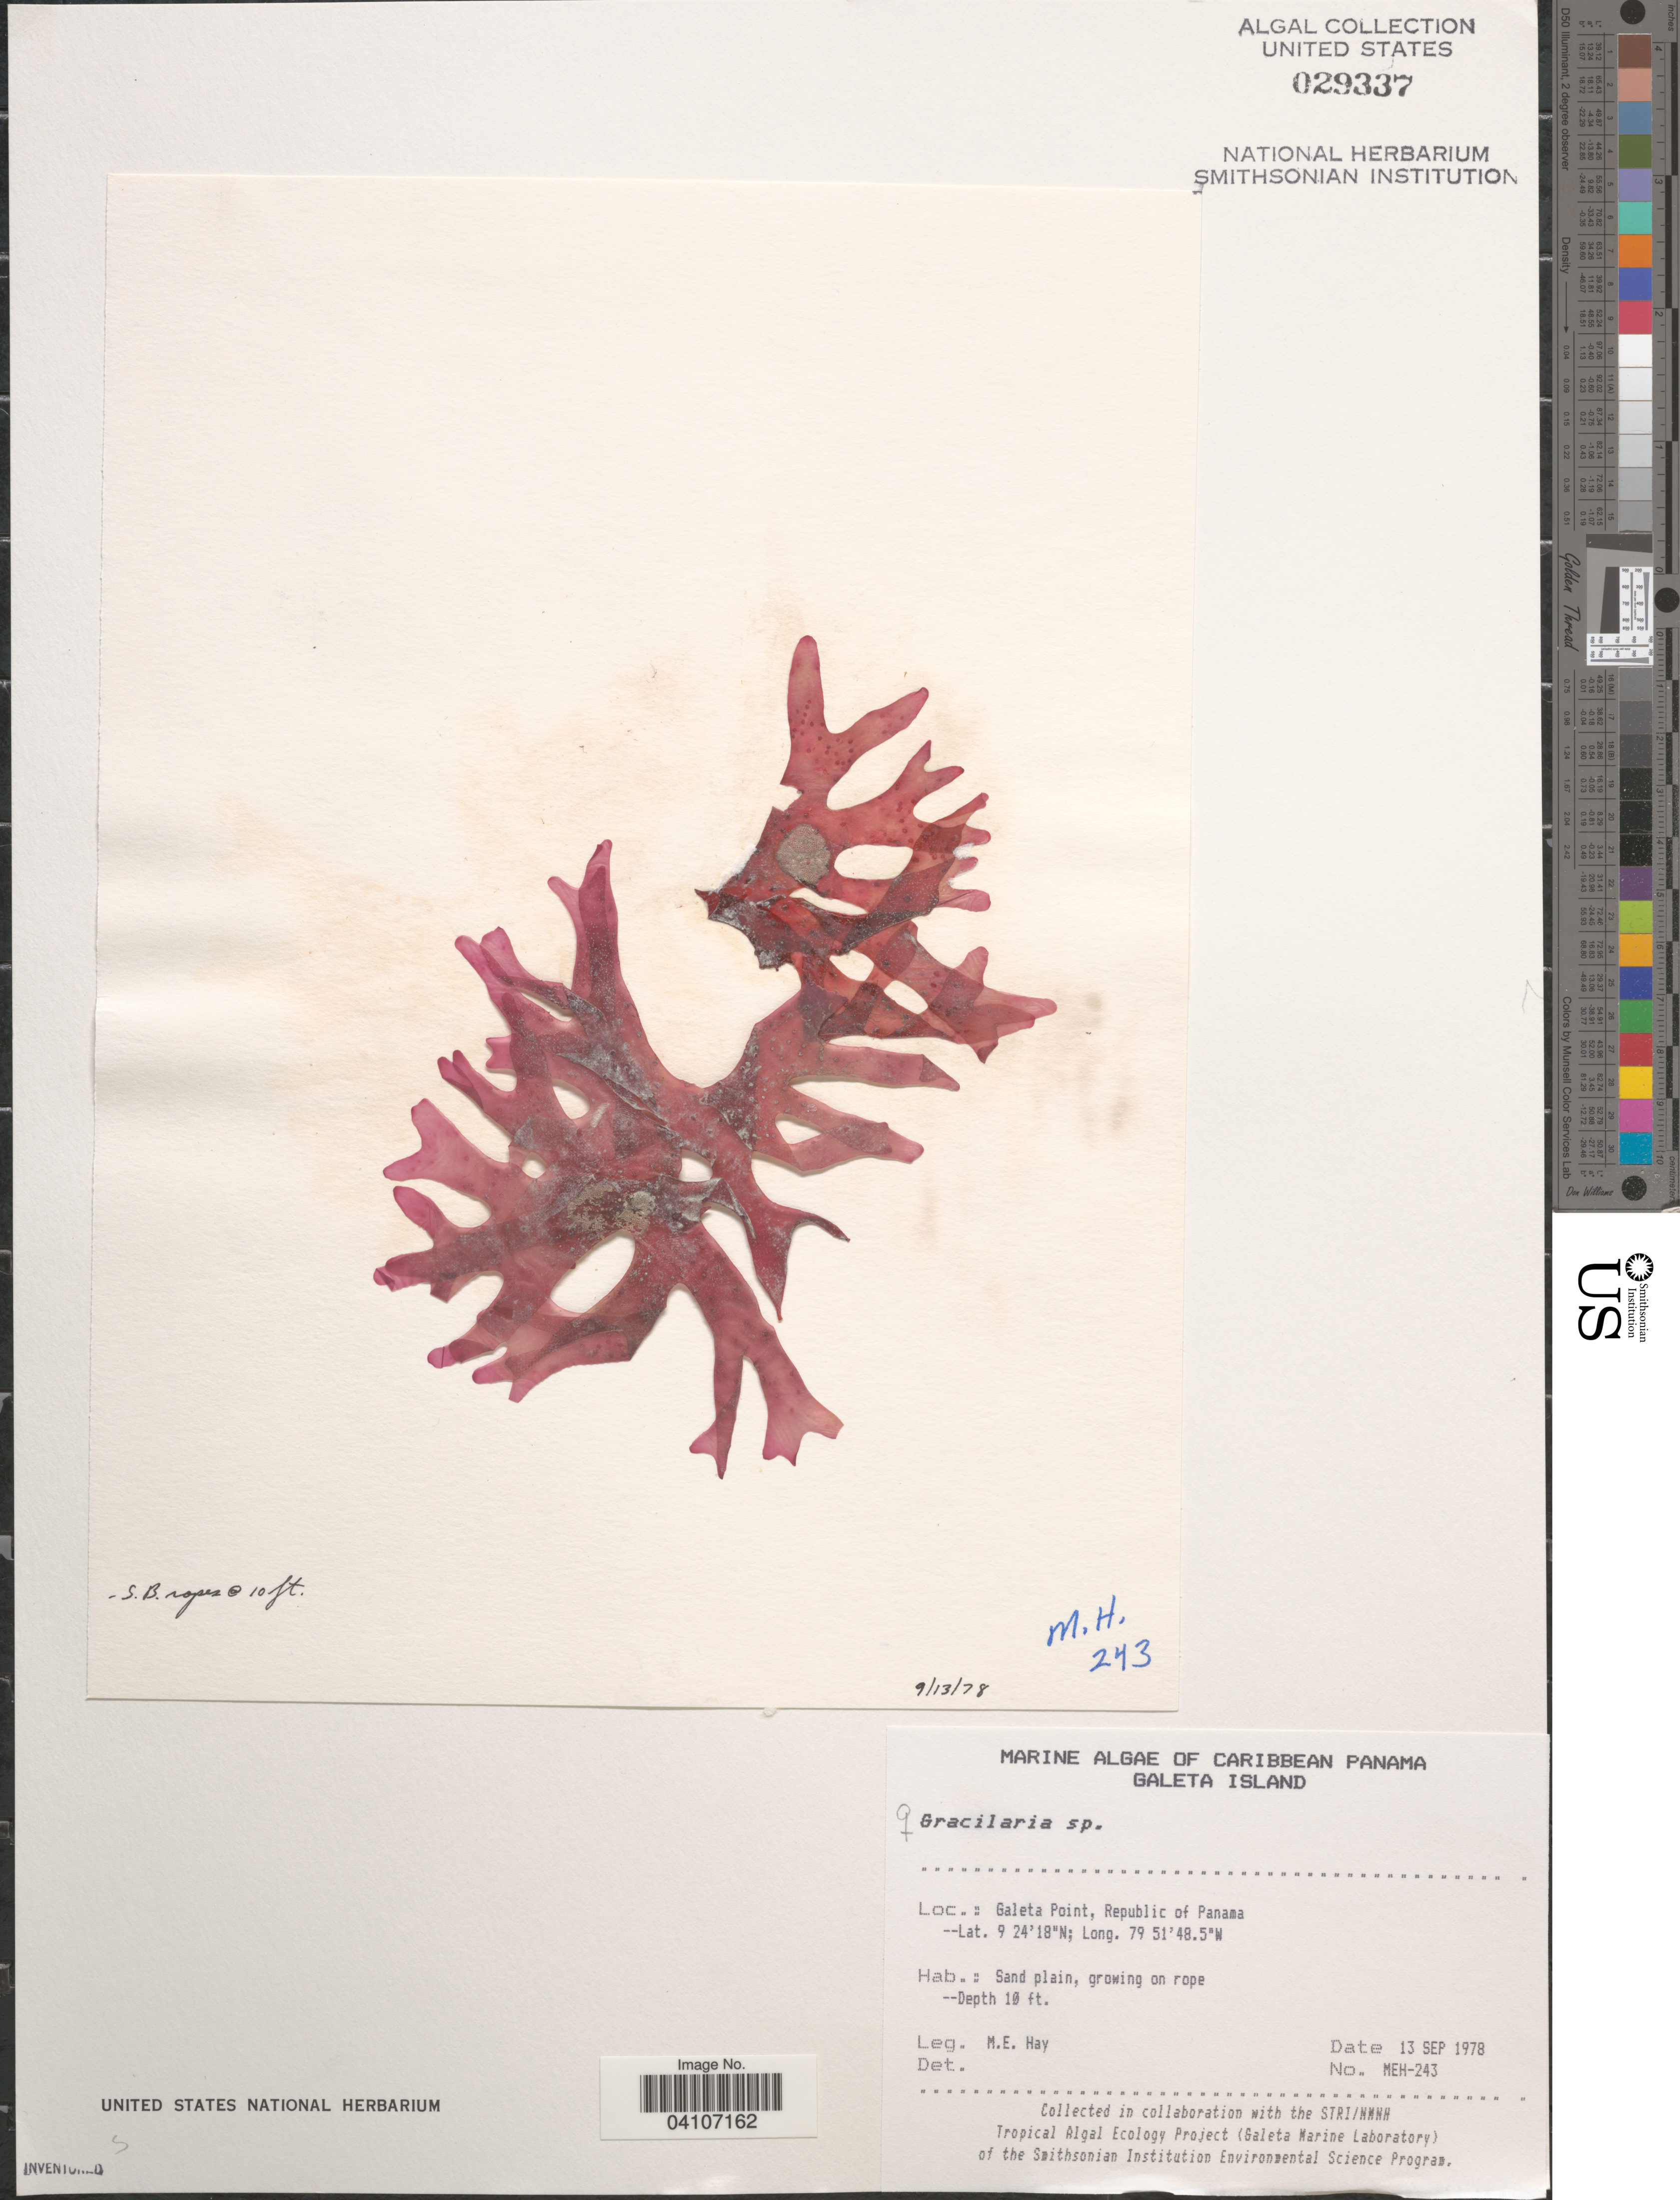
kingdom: Plantae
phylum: Rhodophyta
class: Florideophyceae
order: Gracilariales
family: Gracilariaceae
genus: Gracilaria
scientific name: Gracilaria sp.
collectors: M. E. Hay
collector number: MEH-243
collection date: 1978-09-13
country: Panama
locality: Caribbean Panama. Galeta Island. Galeta Point, Republic of Panama.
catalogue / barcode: US 29337